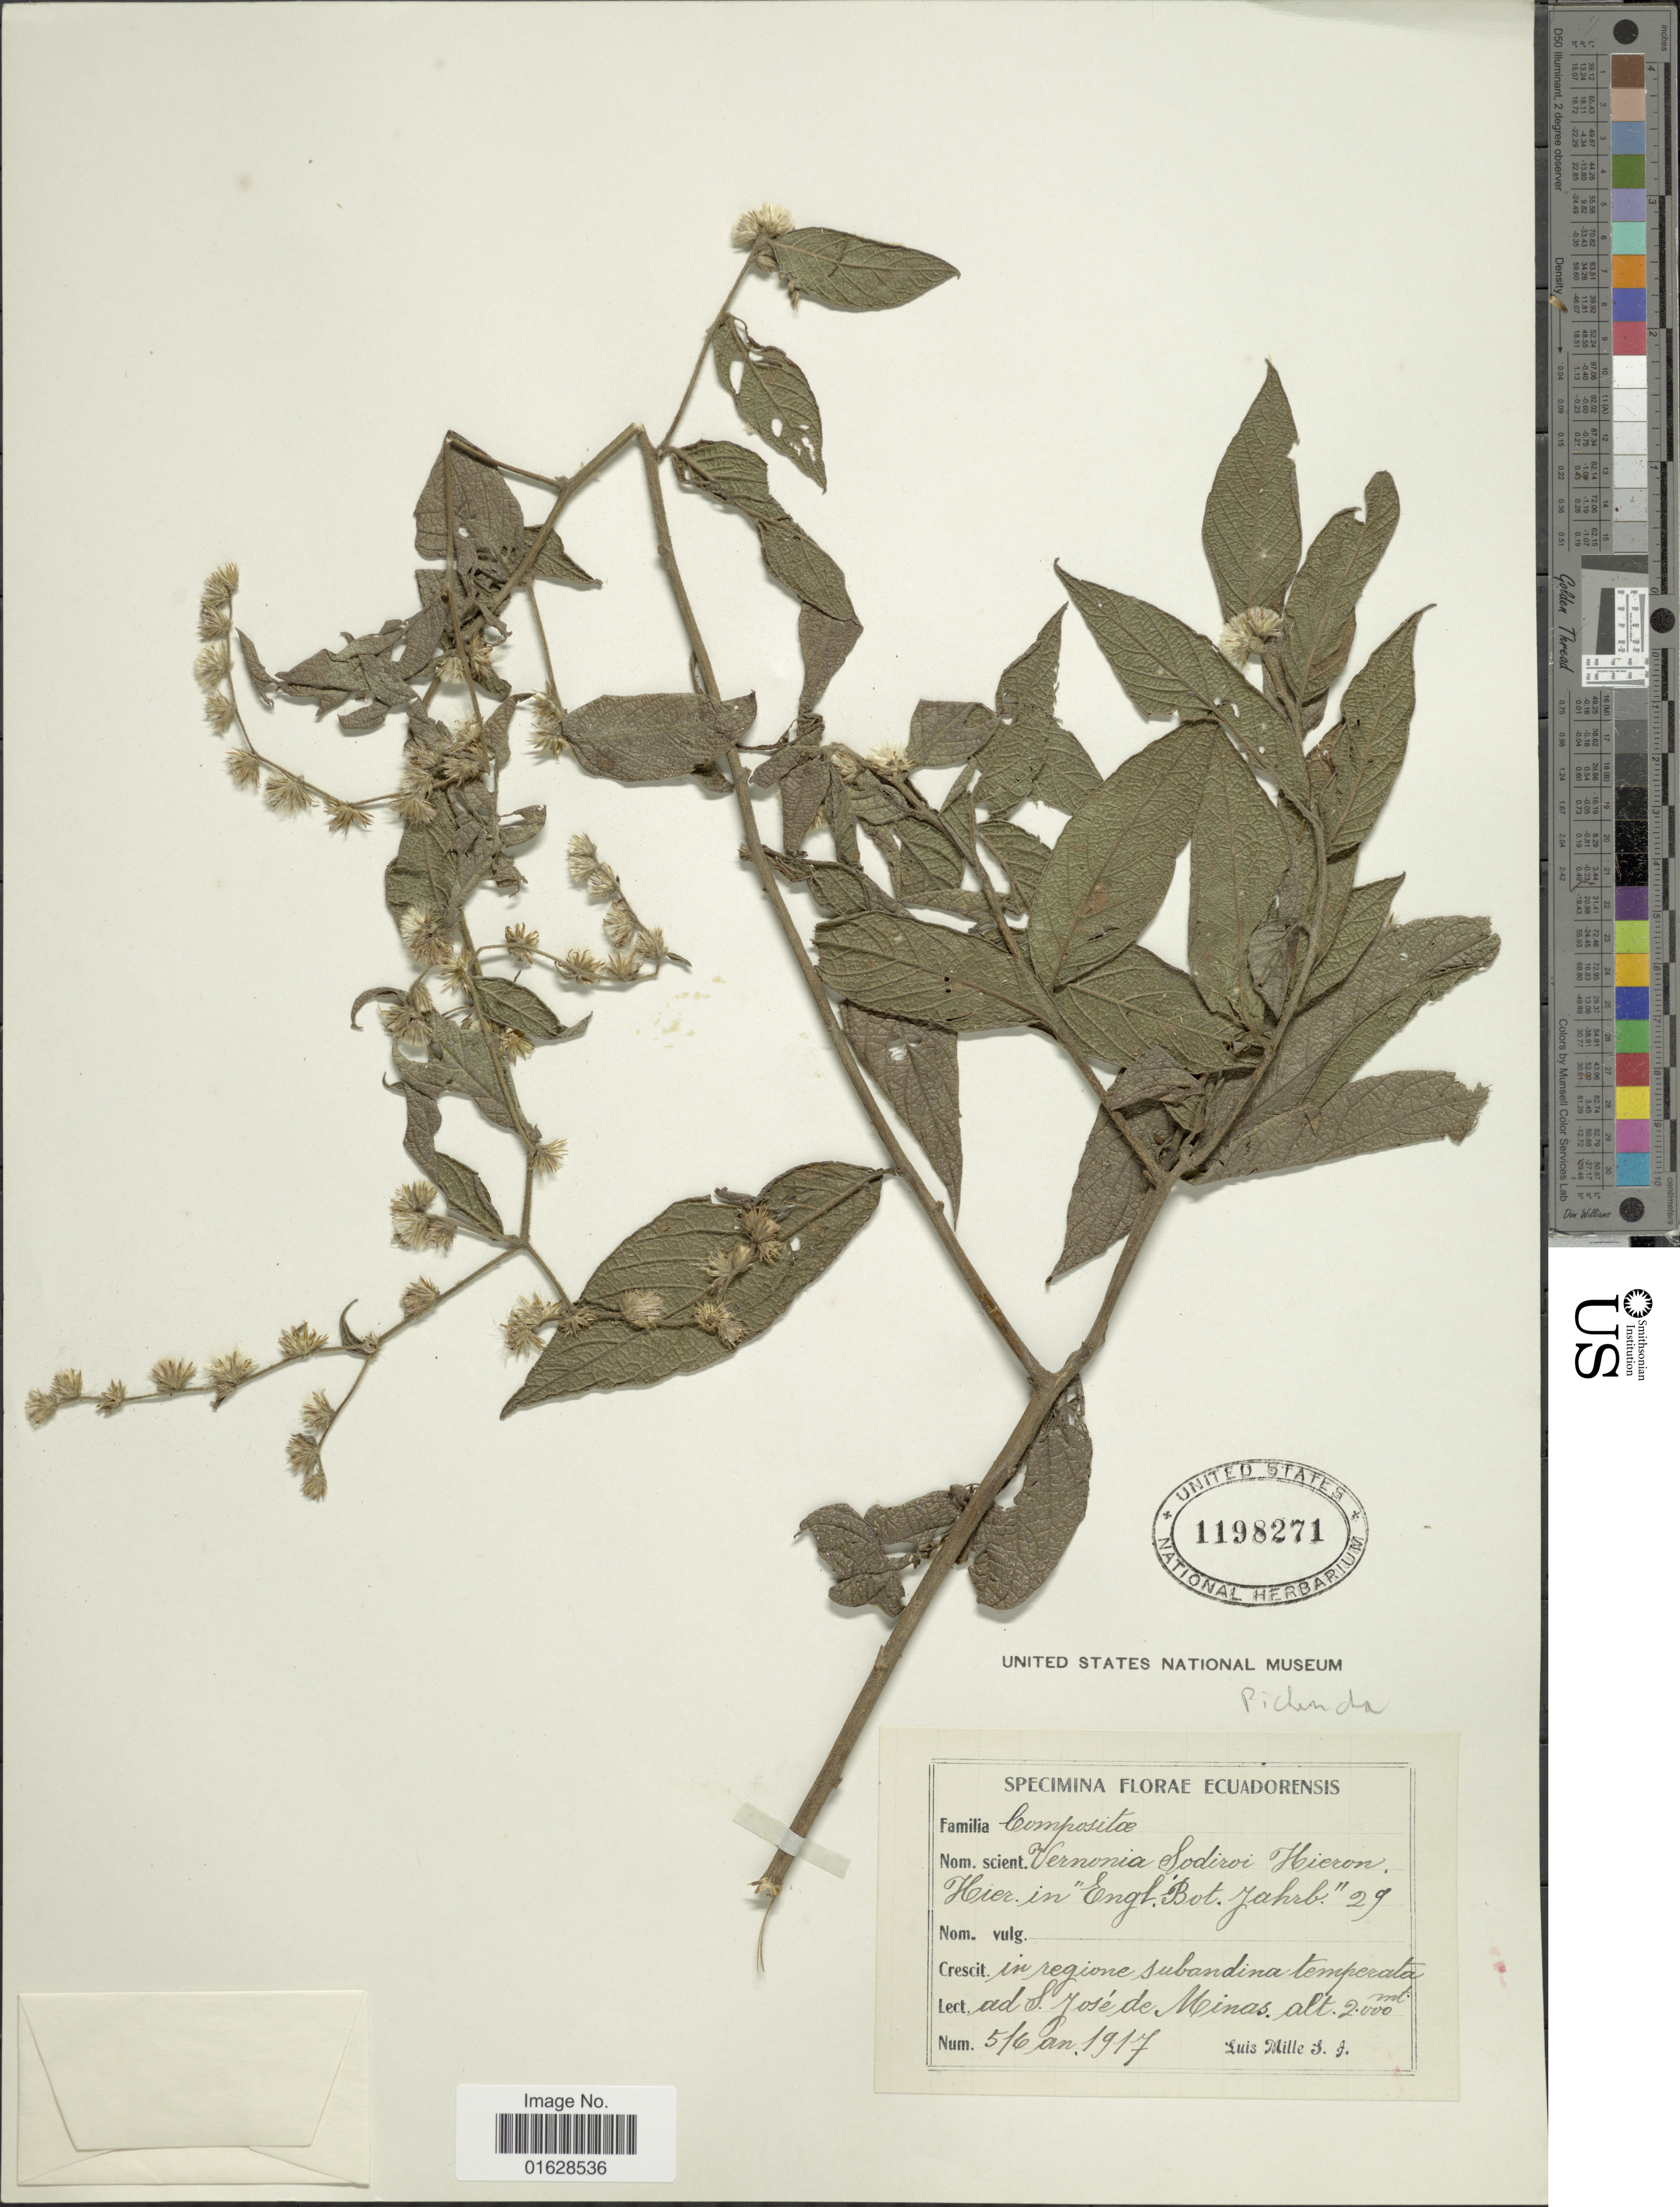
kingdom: Plantae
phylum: Tracheophyta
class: Magnoliopsida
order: Asterales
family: Asteraceae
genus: Lepidaploa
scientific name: Lepidaploa canescens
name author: (Kunth) H. Rob.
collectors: L. Mille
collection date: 1917-01-05/1917-01-06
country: Ecuador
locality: Ecuadorensis. in regione subandina temperata. ad S. Jose de Moinas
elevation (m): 2000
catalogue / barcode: US 1198271